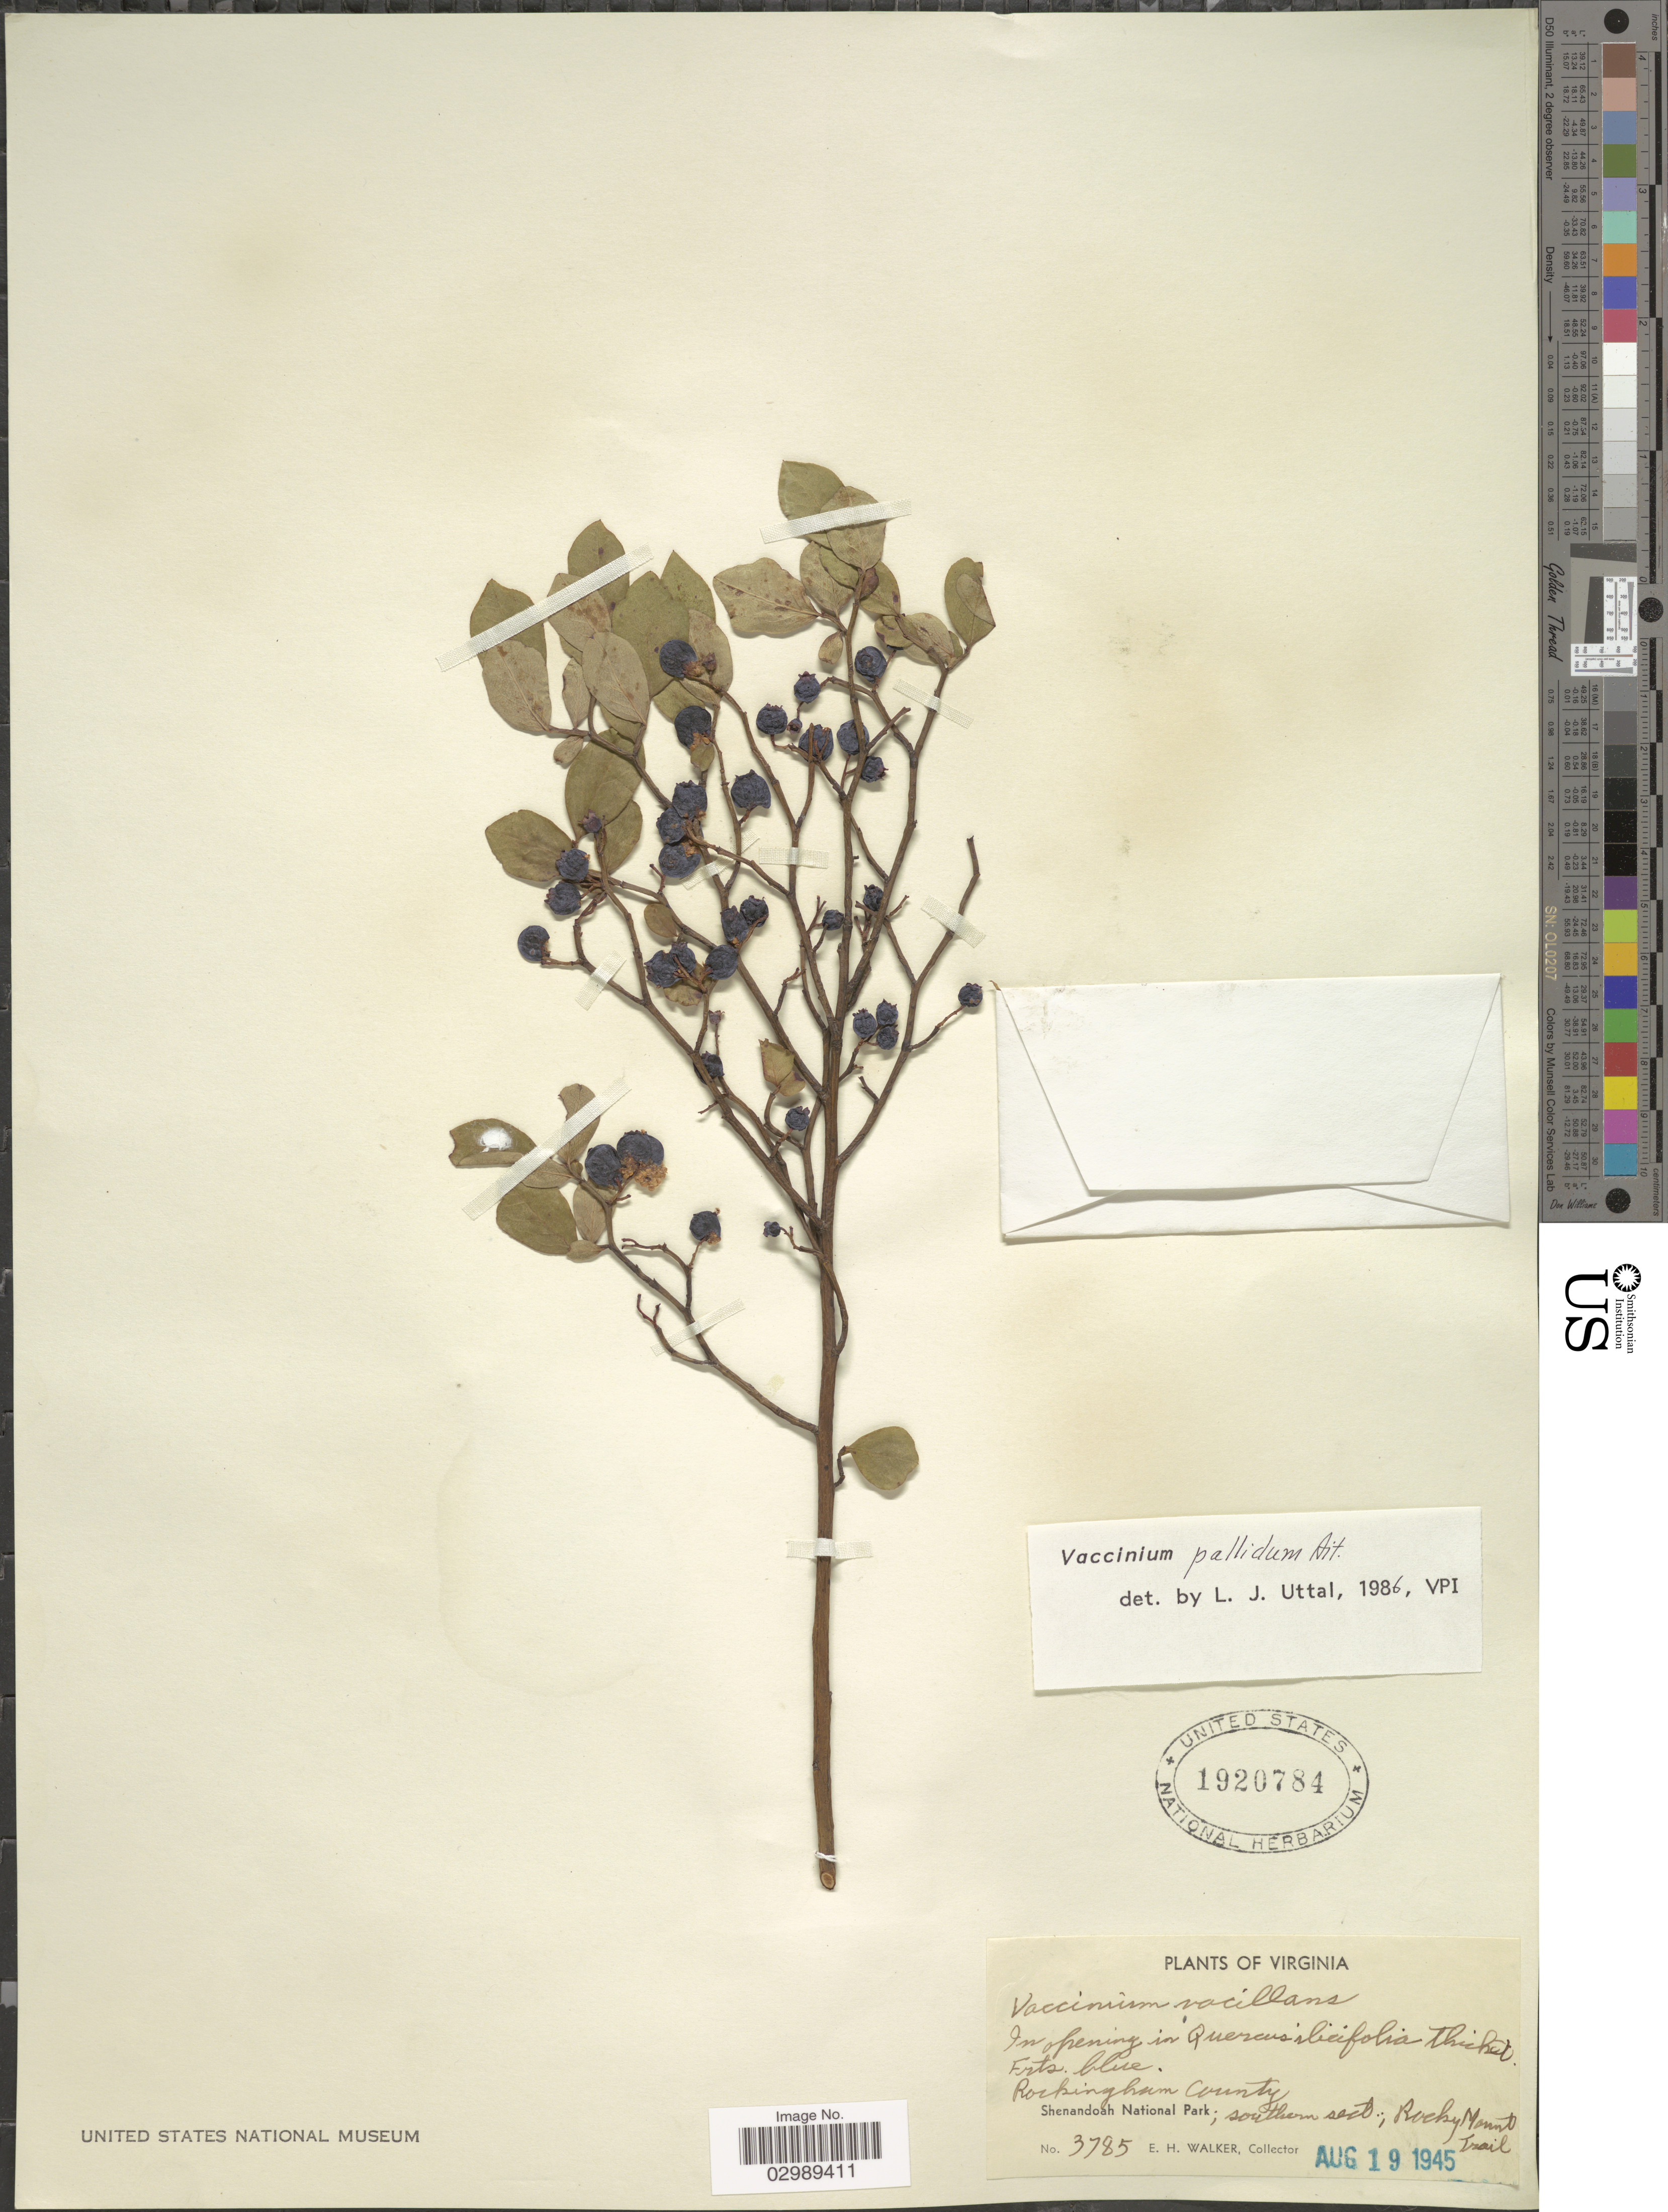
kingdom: Plantae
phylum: Tracheophyta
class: Magnoliopsida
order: Ericales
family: Ericaceae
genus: Vaccinium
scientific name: Vaccinium pallidum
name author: Aiton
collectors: E. H. Walker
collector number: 3785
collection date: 1945-08-19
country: United States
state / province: Virginia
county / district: Rockingham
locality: Rockingham County, Shenandoah National Park; southern sect; Rocky Mount Trail.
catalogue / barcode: US 1920784